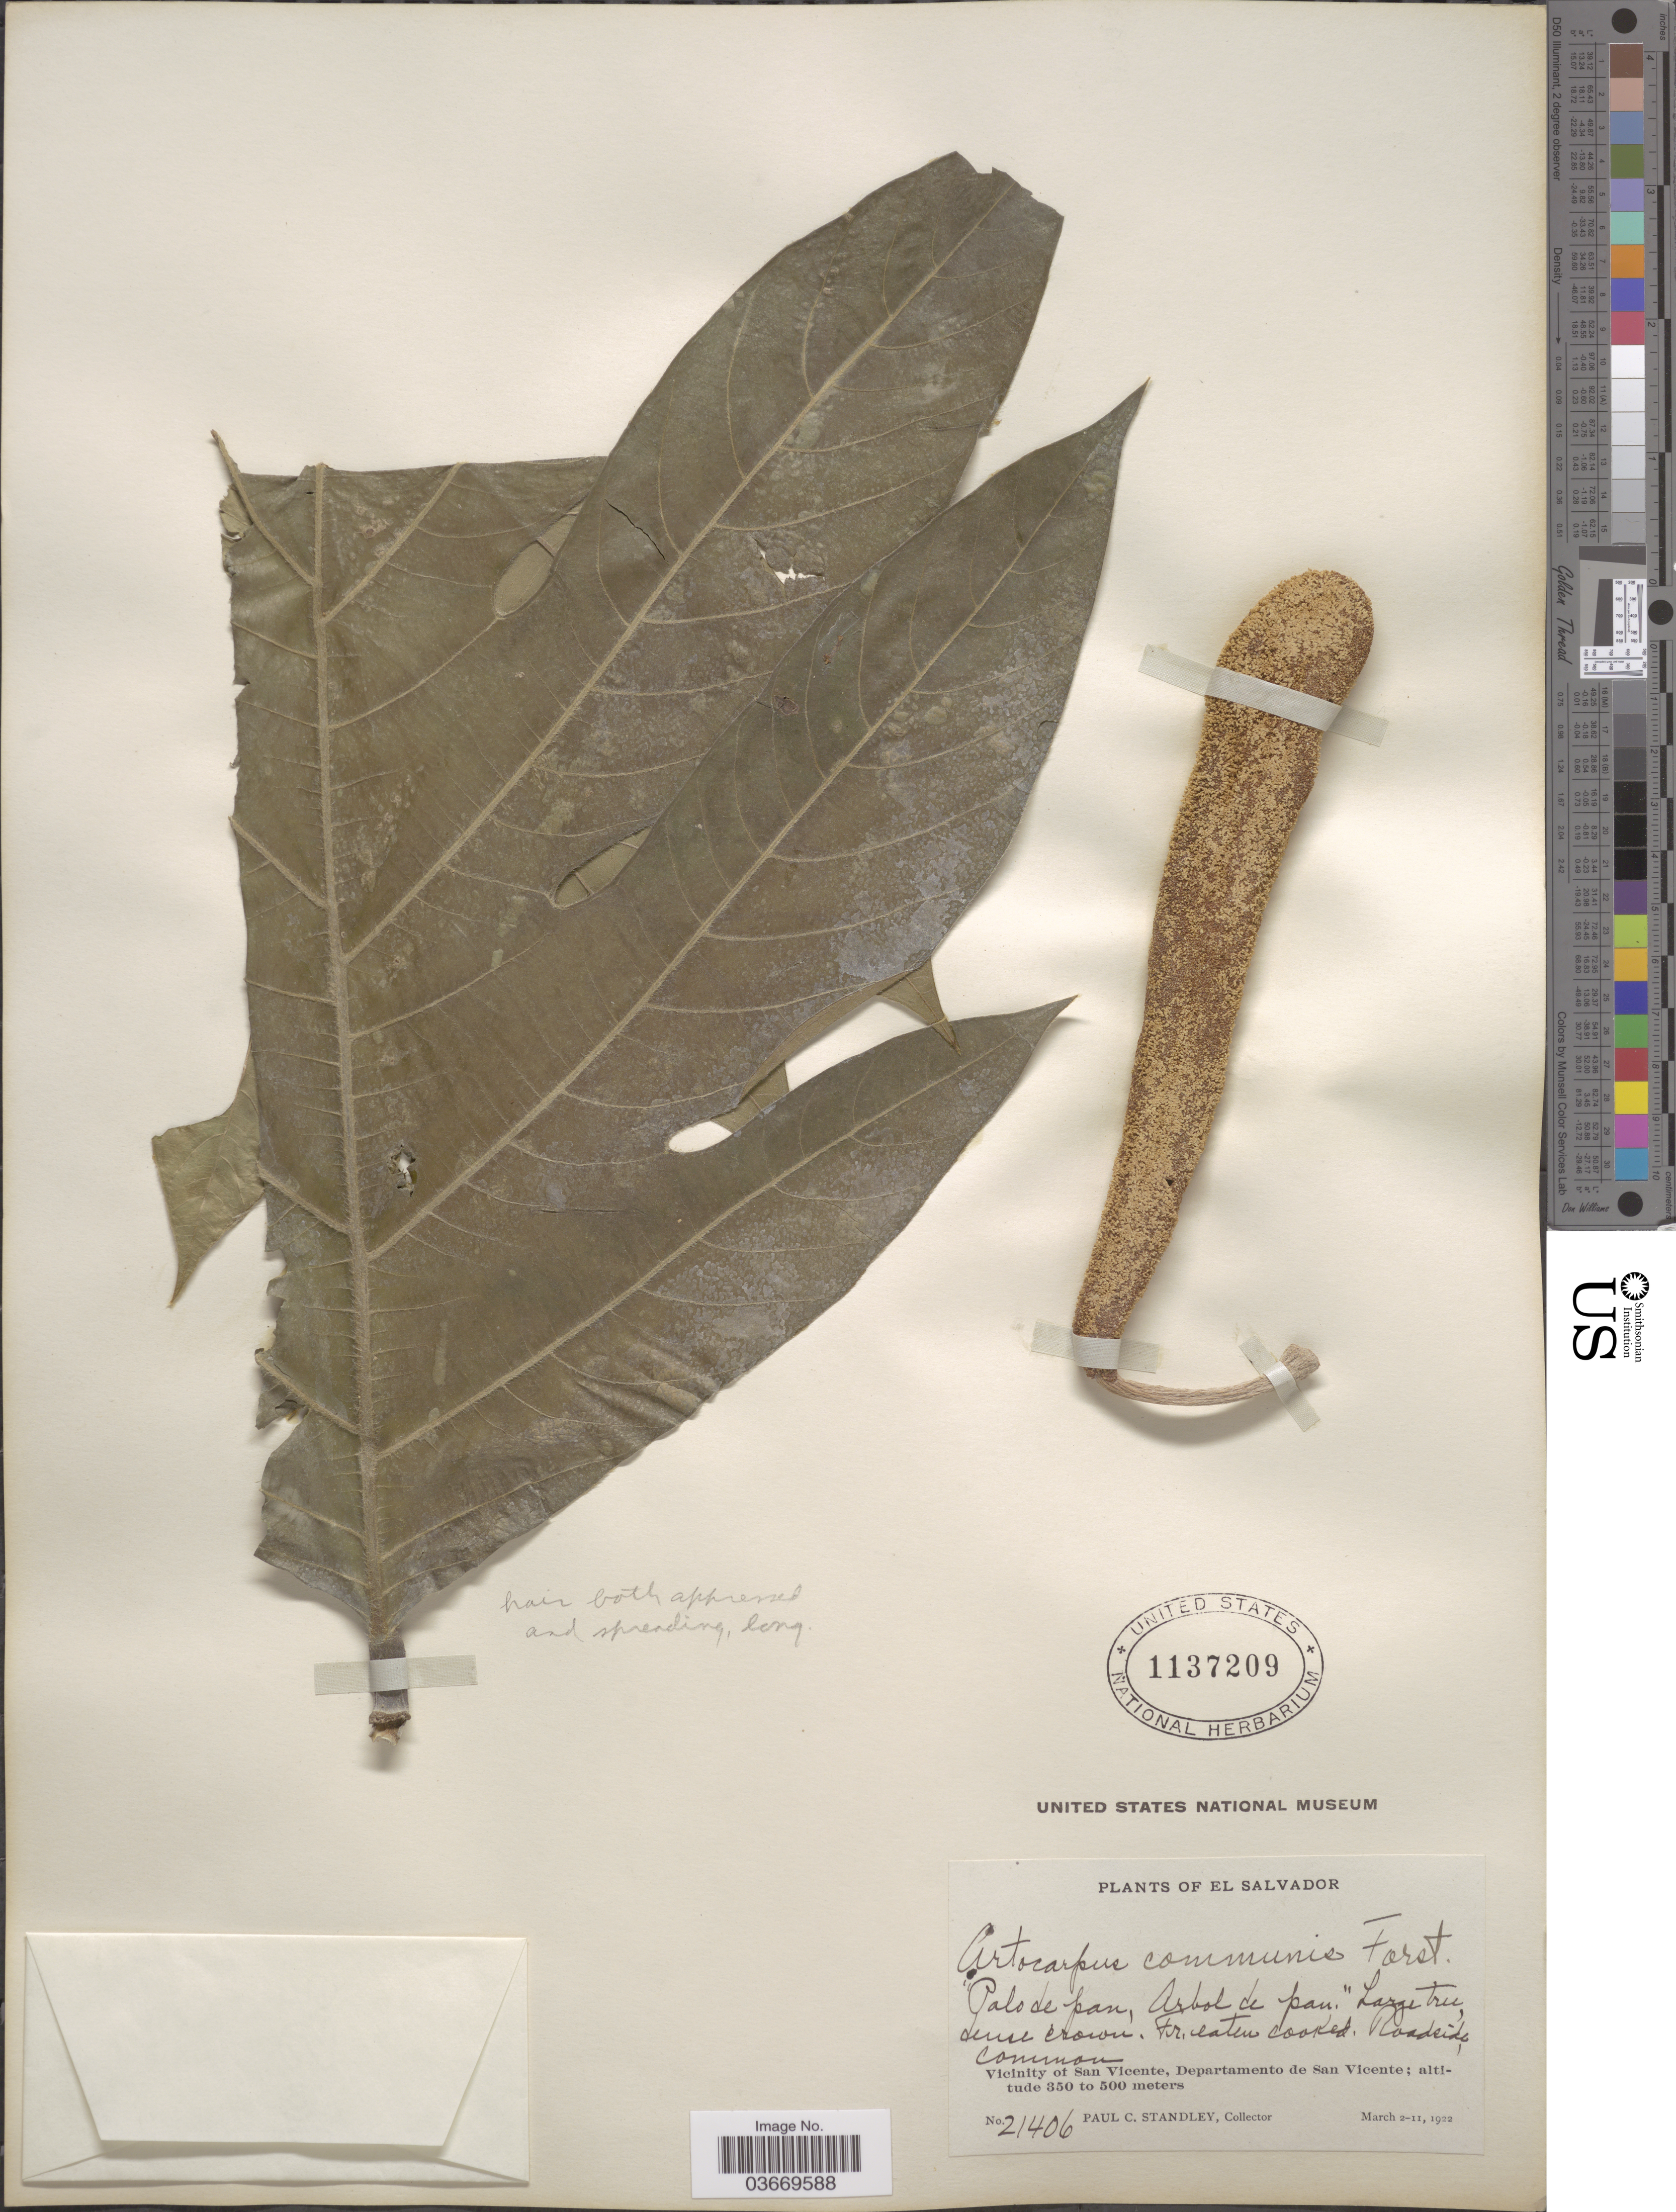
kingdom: Plantae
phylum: Tracheophyta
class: Magnoliopsida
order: Rosales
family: Moraceae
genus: Artocarpus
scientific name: Artocarpus altilis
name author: (Parkinson) Fosberg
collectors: P. C. Standley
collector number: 21406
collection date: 1922-03-02/1922-03-11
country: El Salvador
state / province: San Vincente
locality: Vicinity of San Vicente, Departamento de San Vicente.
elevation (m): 350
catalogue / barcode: US 1137209